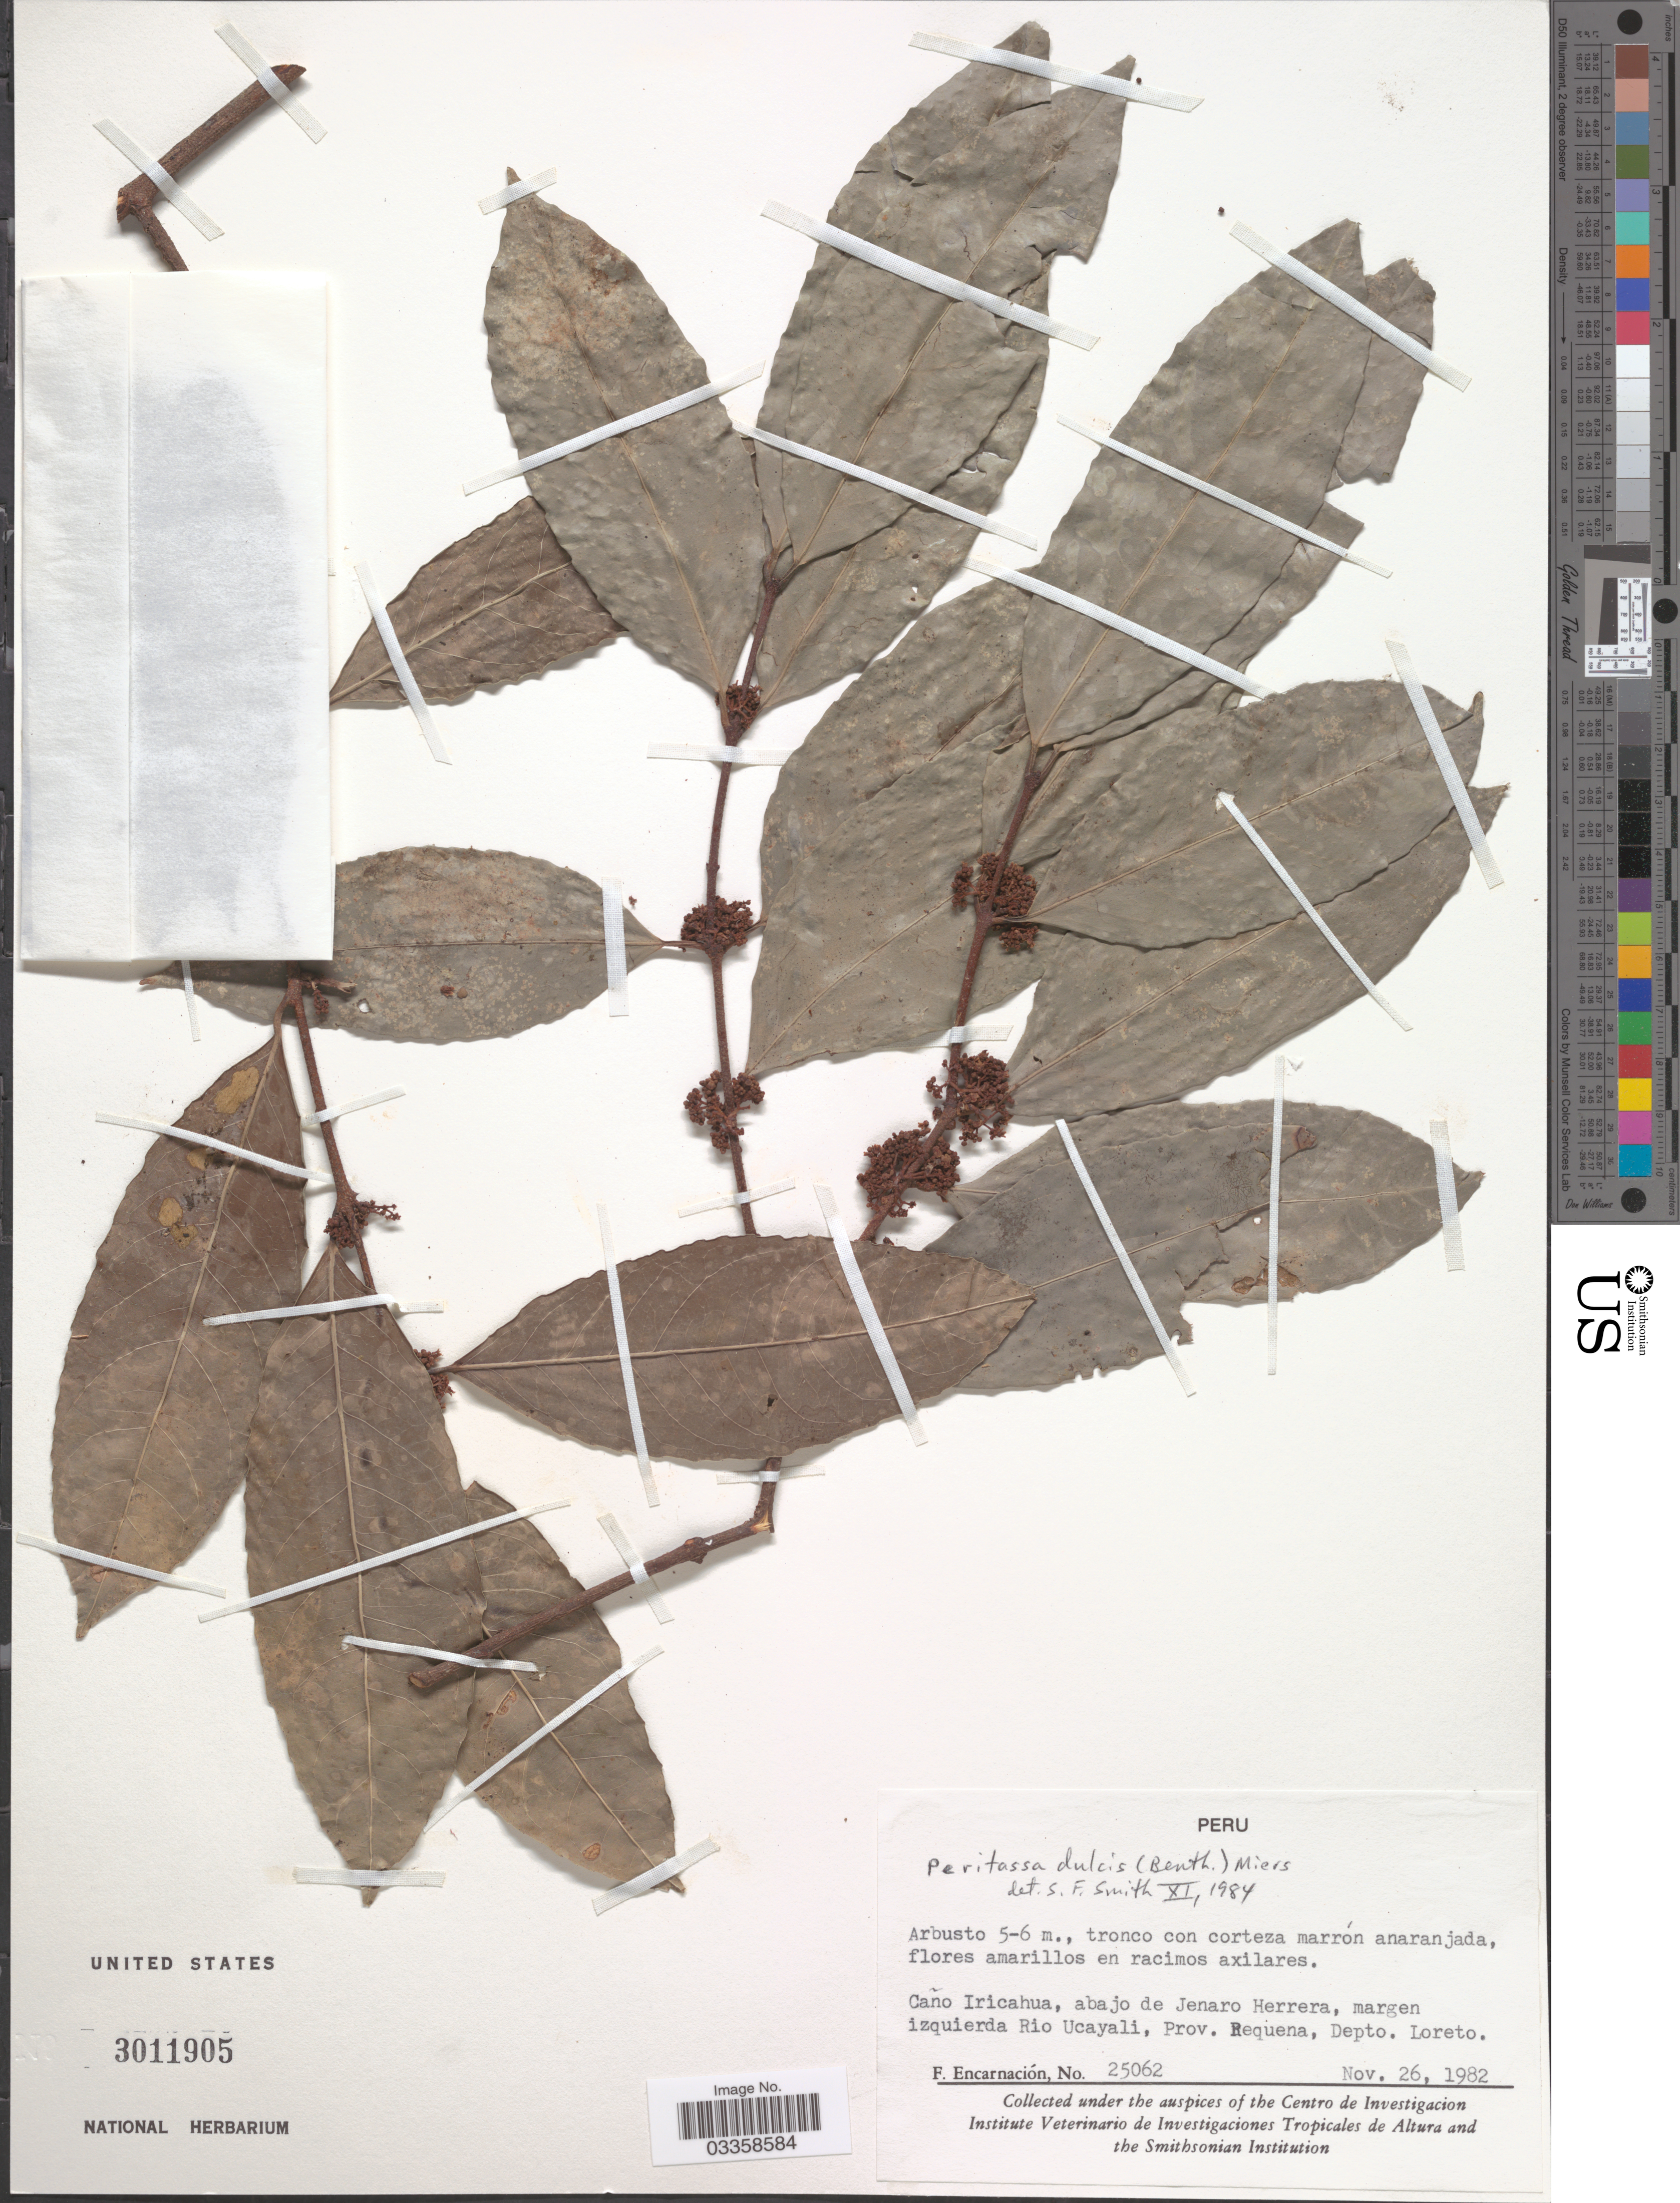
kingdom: Plantae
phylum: Tracheophyta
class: Magnoliopsida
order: Celastrales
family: Celastraceae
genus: Peritassa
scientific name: Peritassa dulcis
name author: (Benth.) Miers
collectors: F. Encarnación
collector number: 25062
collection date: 1982-11-26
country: Peru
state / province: Loreto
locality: Caño Iricahua, abajo de Jenaro Herrera, margen izquierda Rio Ucayali, Prov. Requena, Depto. Loreto.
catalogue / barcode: US 3011905